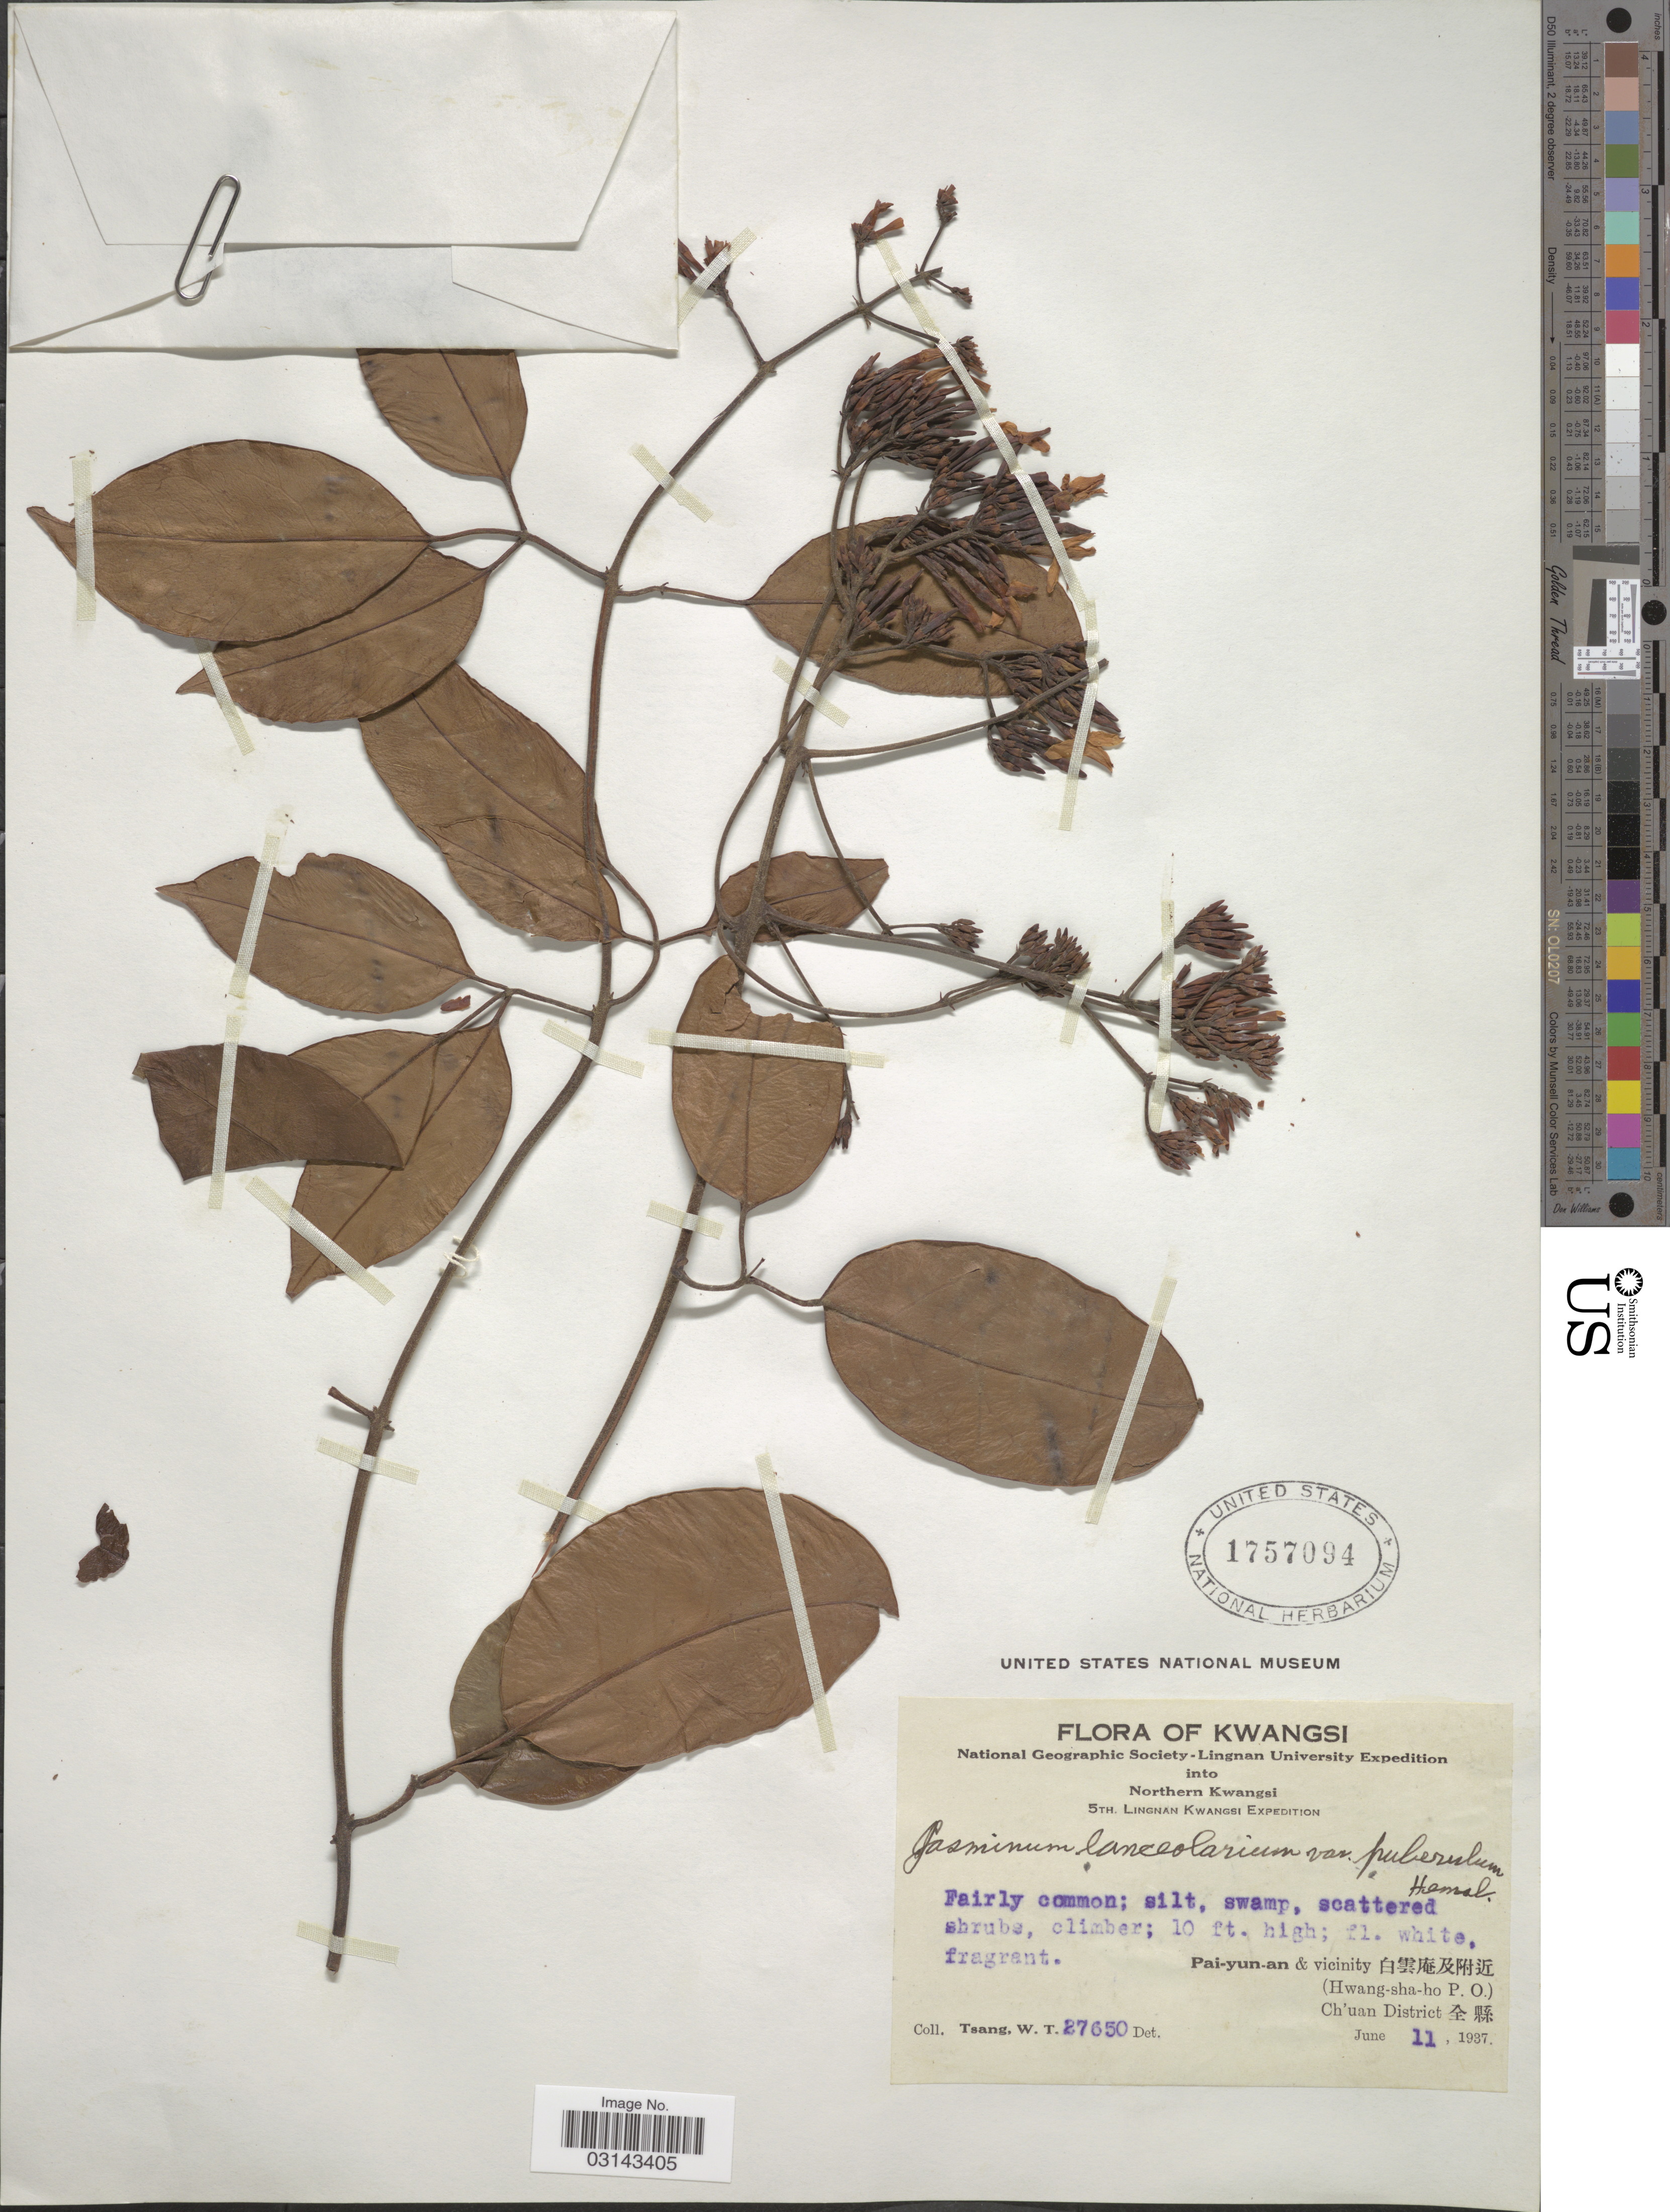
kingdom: Plantae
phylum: Tracheophyta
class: Magnoliopsida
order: Lamiales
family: Oleaceae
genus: Jasminum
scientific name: Jasminum lanceolarium var. puberulum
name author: Hemsl.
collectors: W. T. Tsang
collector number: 27650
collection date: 1937-06-11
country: China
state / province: Guangxi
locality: Pai-yun-an & vicinity (Hwang-sha-ho P. O.). Ch'uan District .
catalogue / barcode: US 1757094